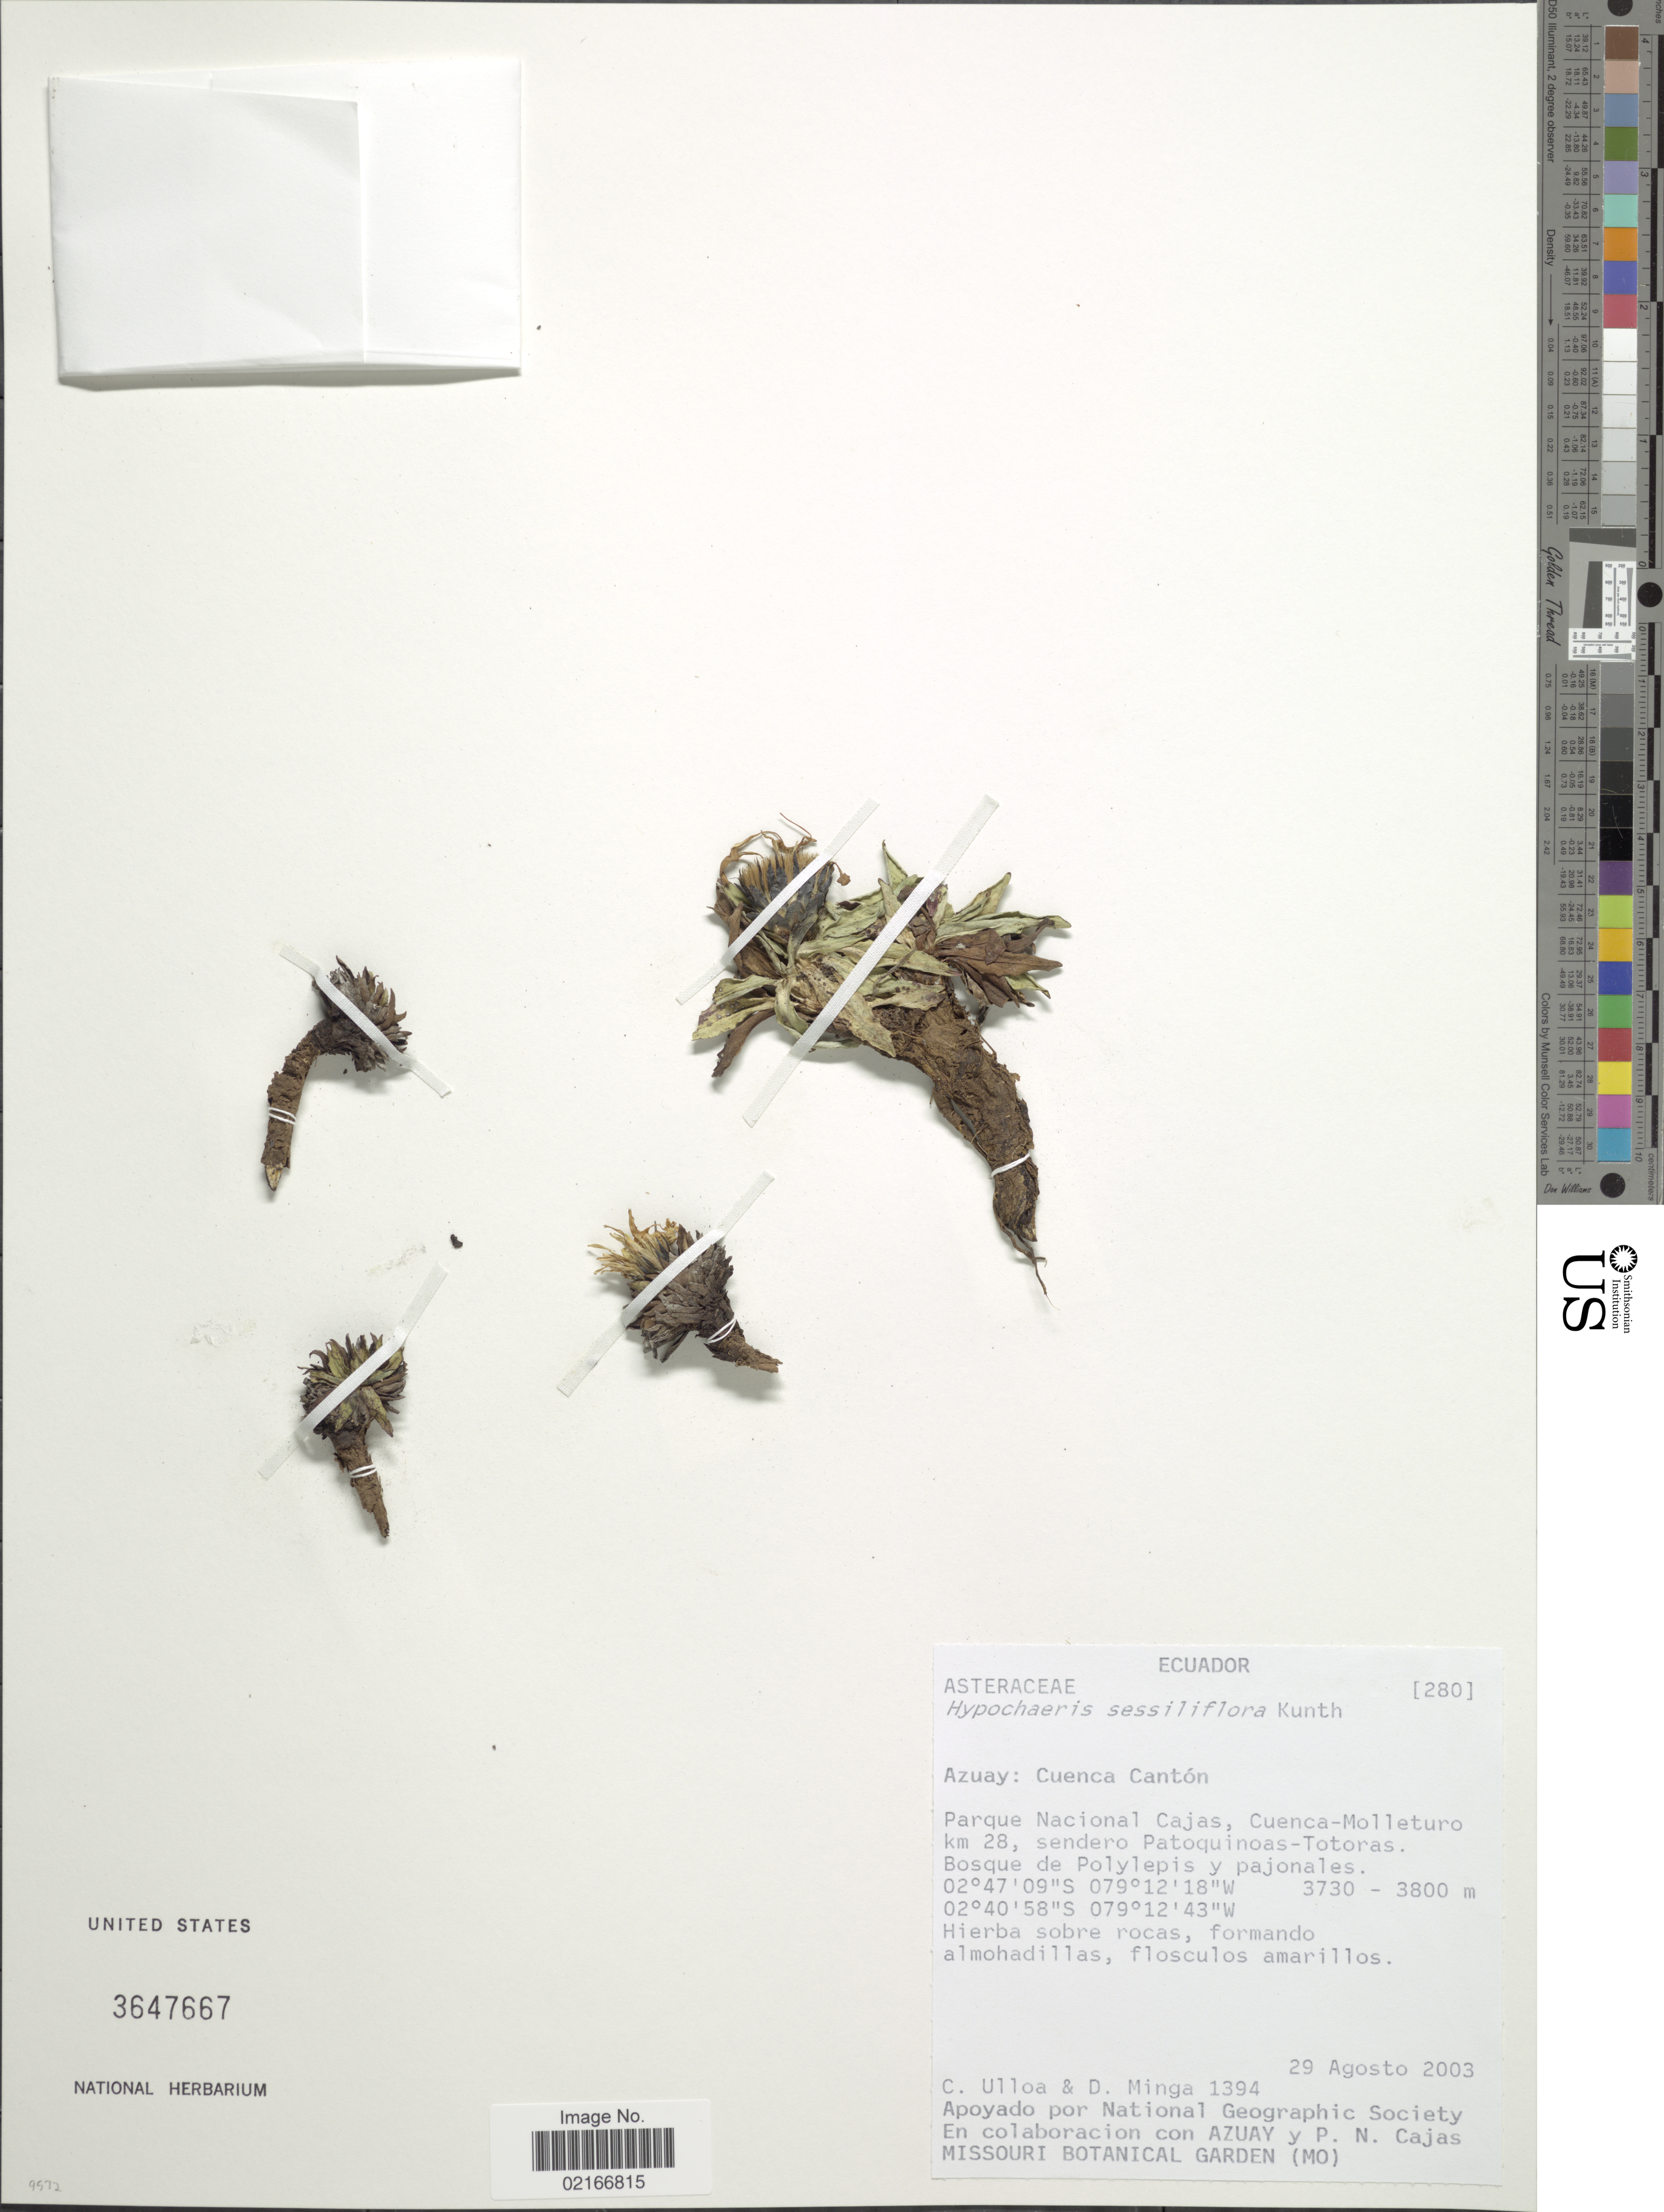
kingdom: Plantae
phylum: Tracheophyta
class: Magnoliopsida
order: Asterales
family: Asteraceae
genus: Hypochaeris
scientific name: Hypochaeris sessiflora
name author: Kunth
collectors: C. Ulloa & D. Minga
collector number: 1394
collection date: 2003-08-29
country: Ecuador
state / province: Azuay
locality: Cuenca Cantón. Parque Nacional Cajas, Cuenca-Molleturo km 28, sendero Patoquinoas-Totoras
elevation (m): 3730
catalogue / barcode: US 3647667